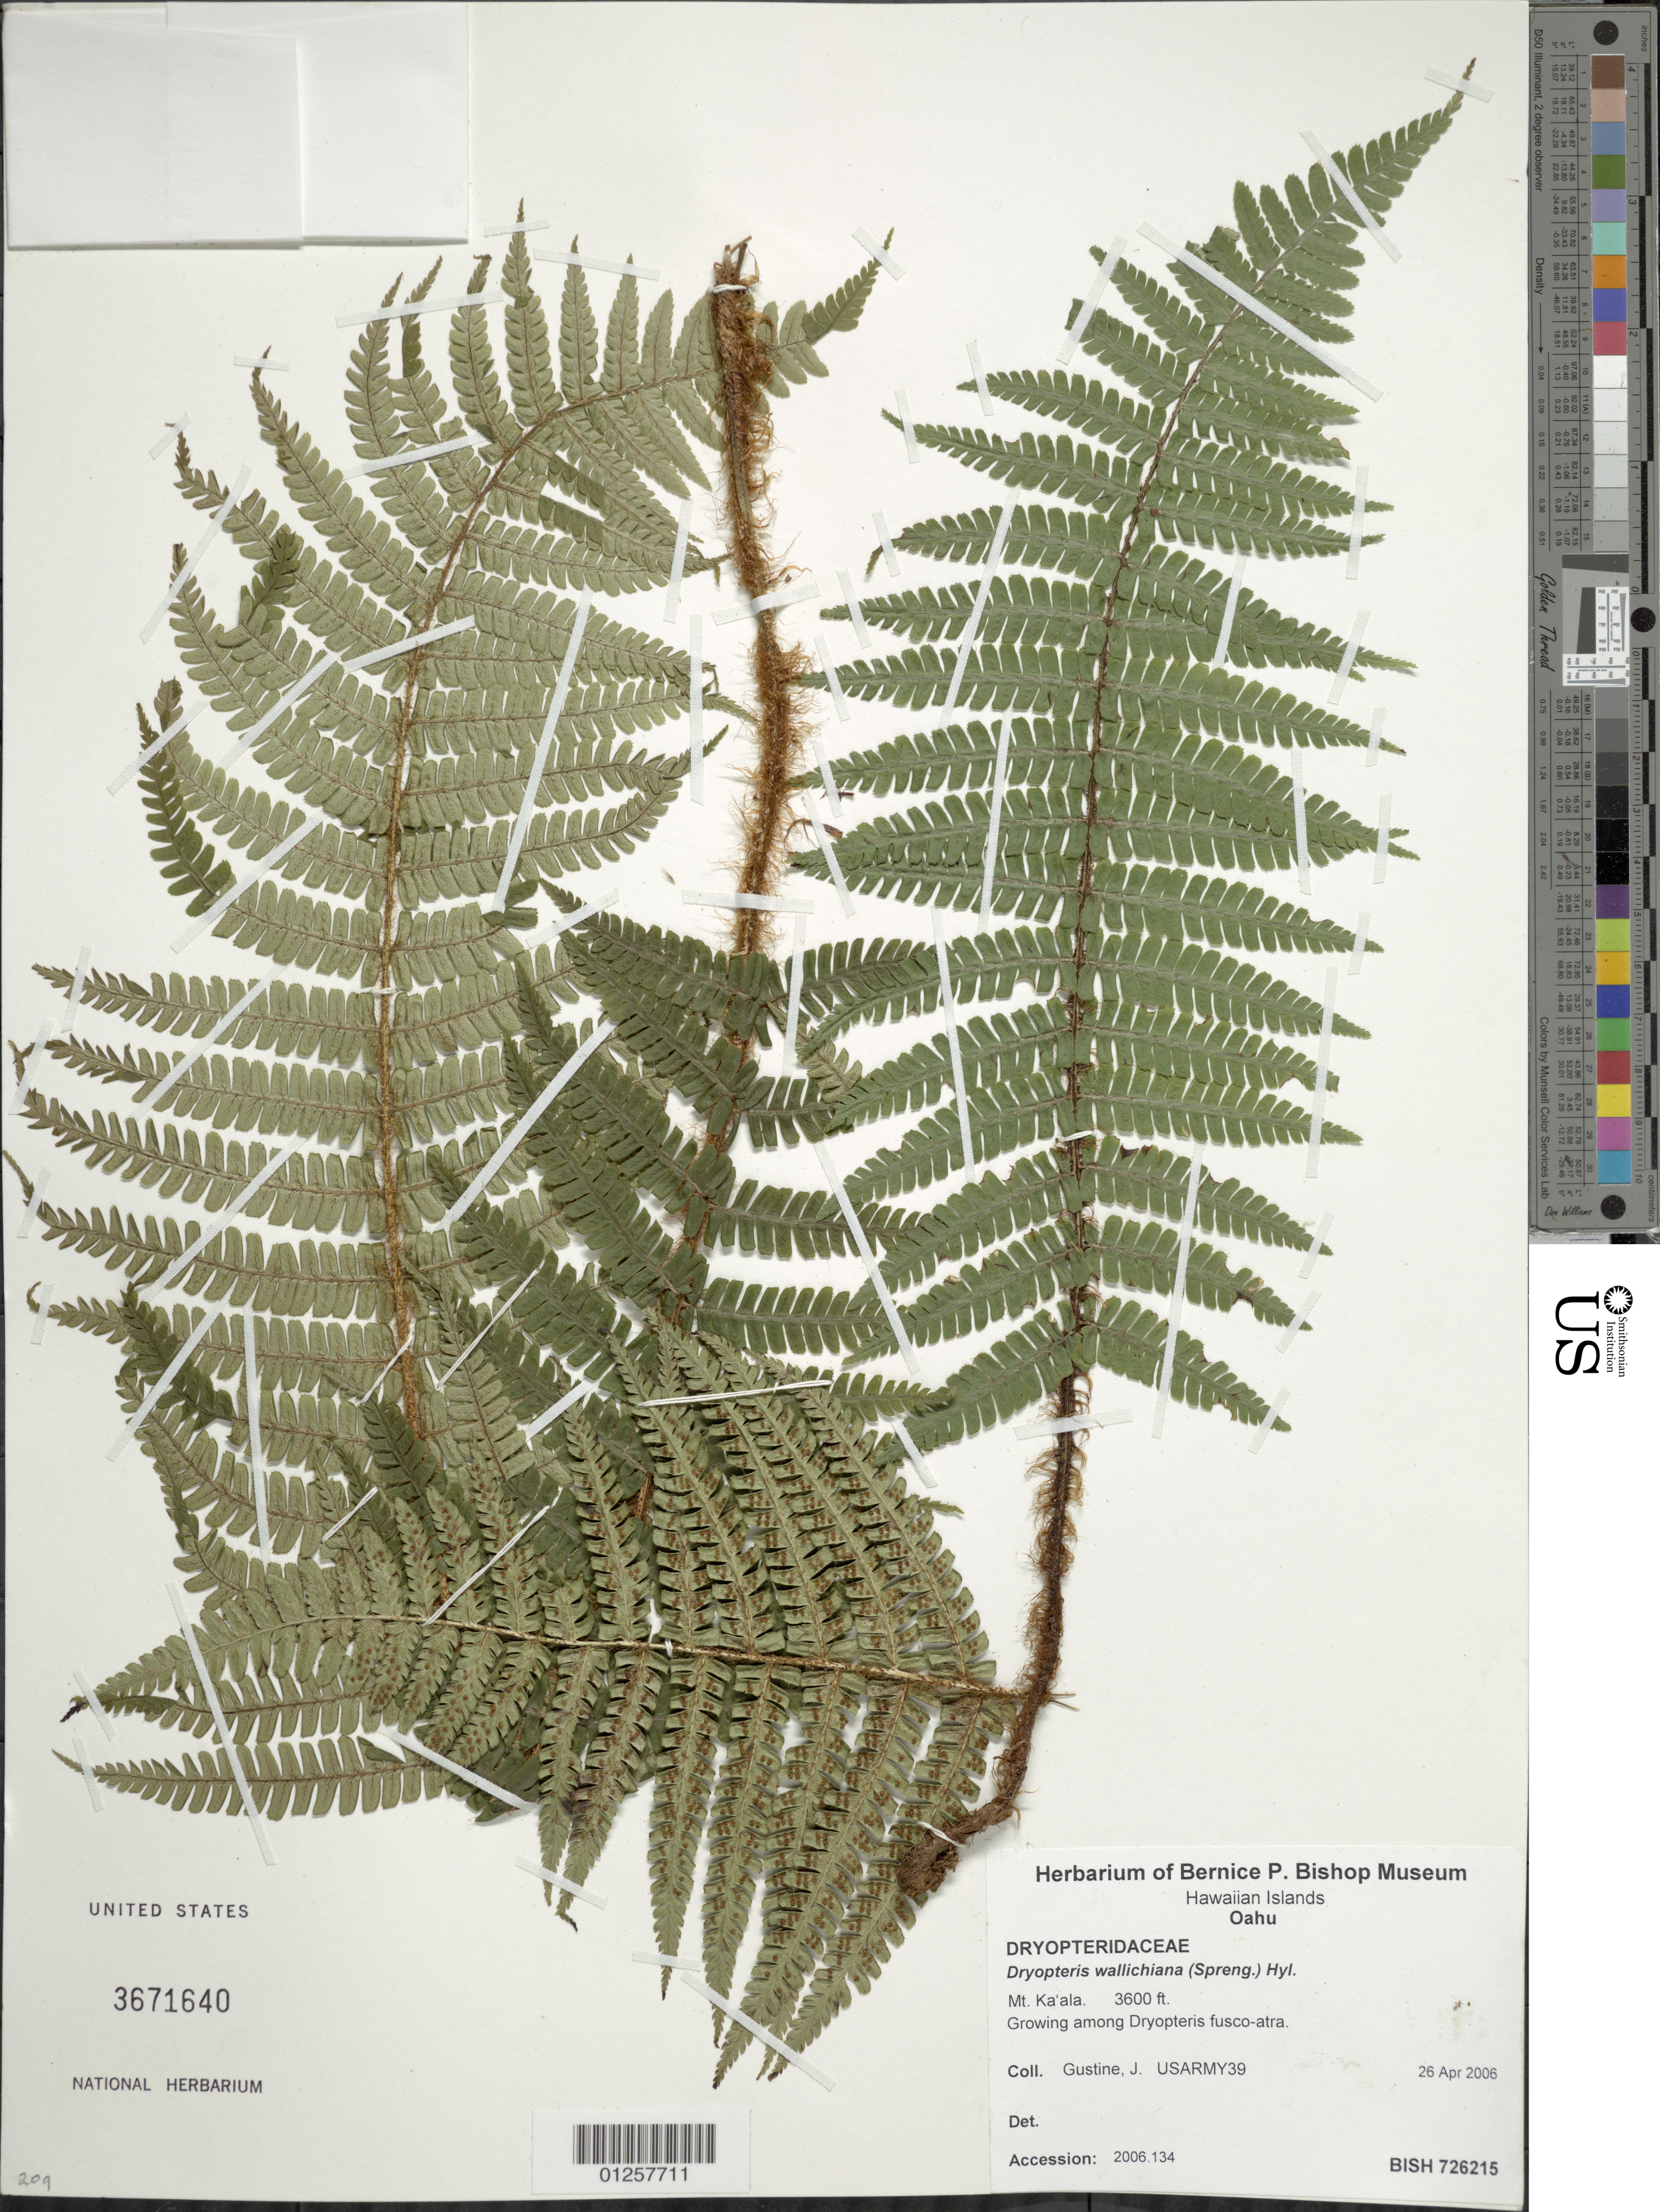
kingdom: Plantae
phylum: Tracheophyta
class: Polypodiopsida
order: Polypodiales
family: Dryopteridaceae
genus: Dryopteris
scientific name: Dryopteris wallichiana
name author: (Spreng.) Hyl.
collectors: J. Gustine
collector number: USARMY39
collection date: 2006-04-26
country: United States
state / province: Hawaii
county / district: Honolulu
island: Oahu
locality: Mt. Ka'ala.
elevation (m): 1097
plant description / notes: Accession: 2006.134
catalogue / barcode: US 3671640